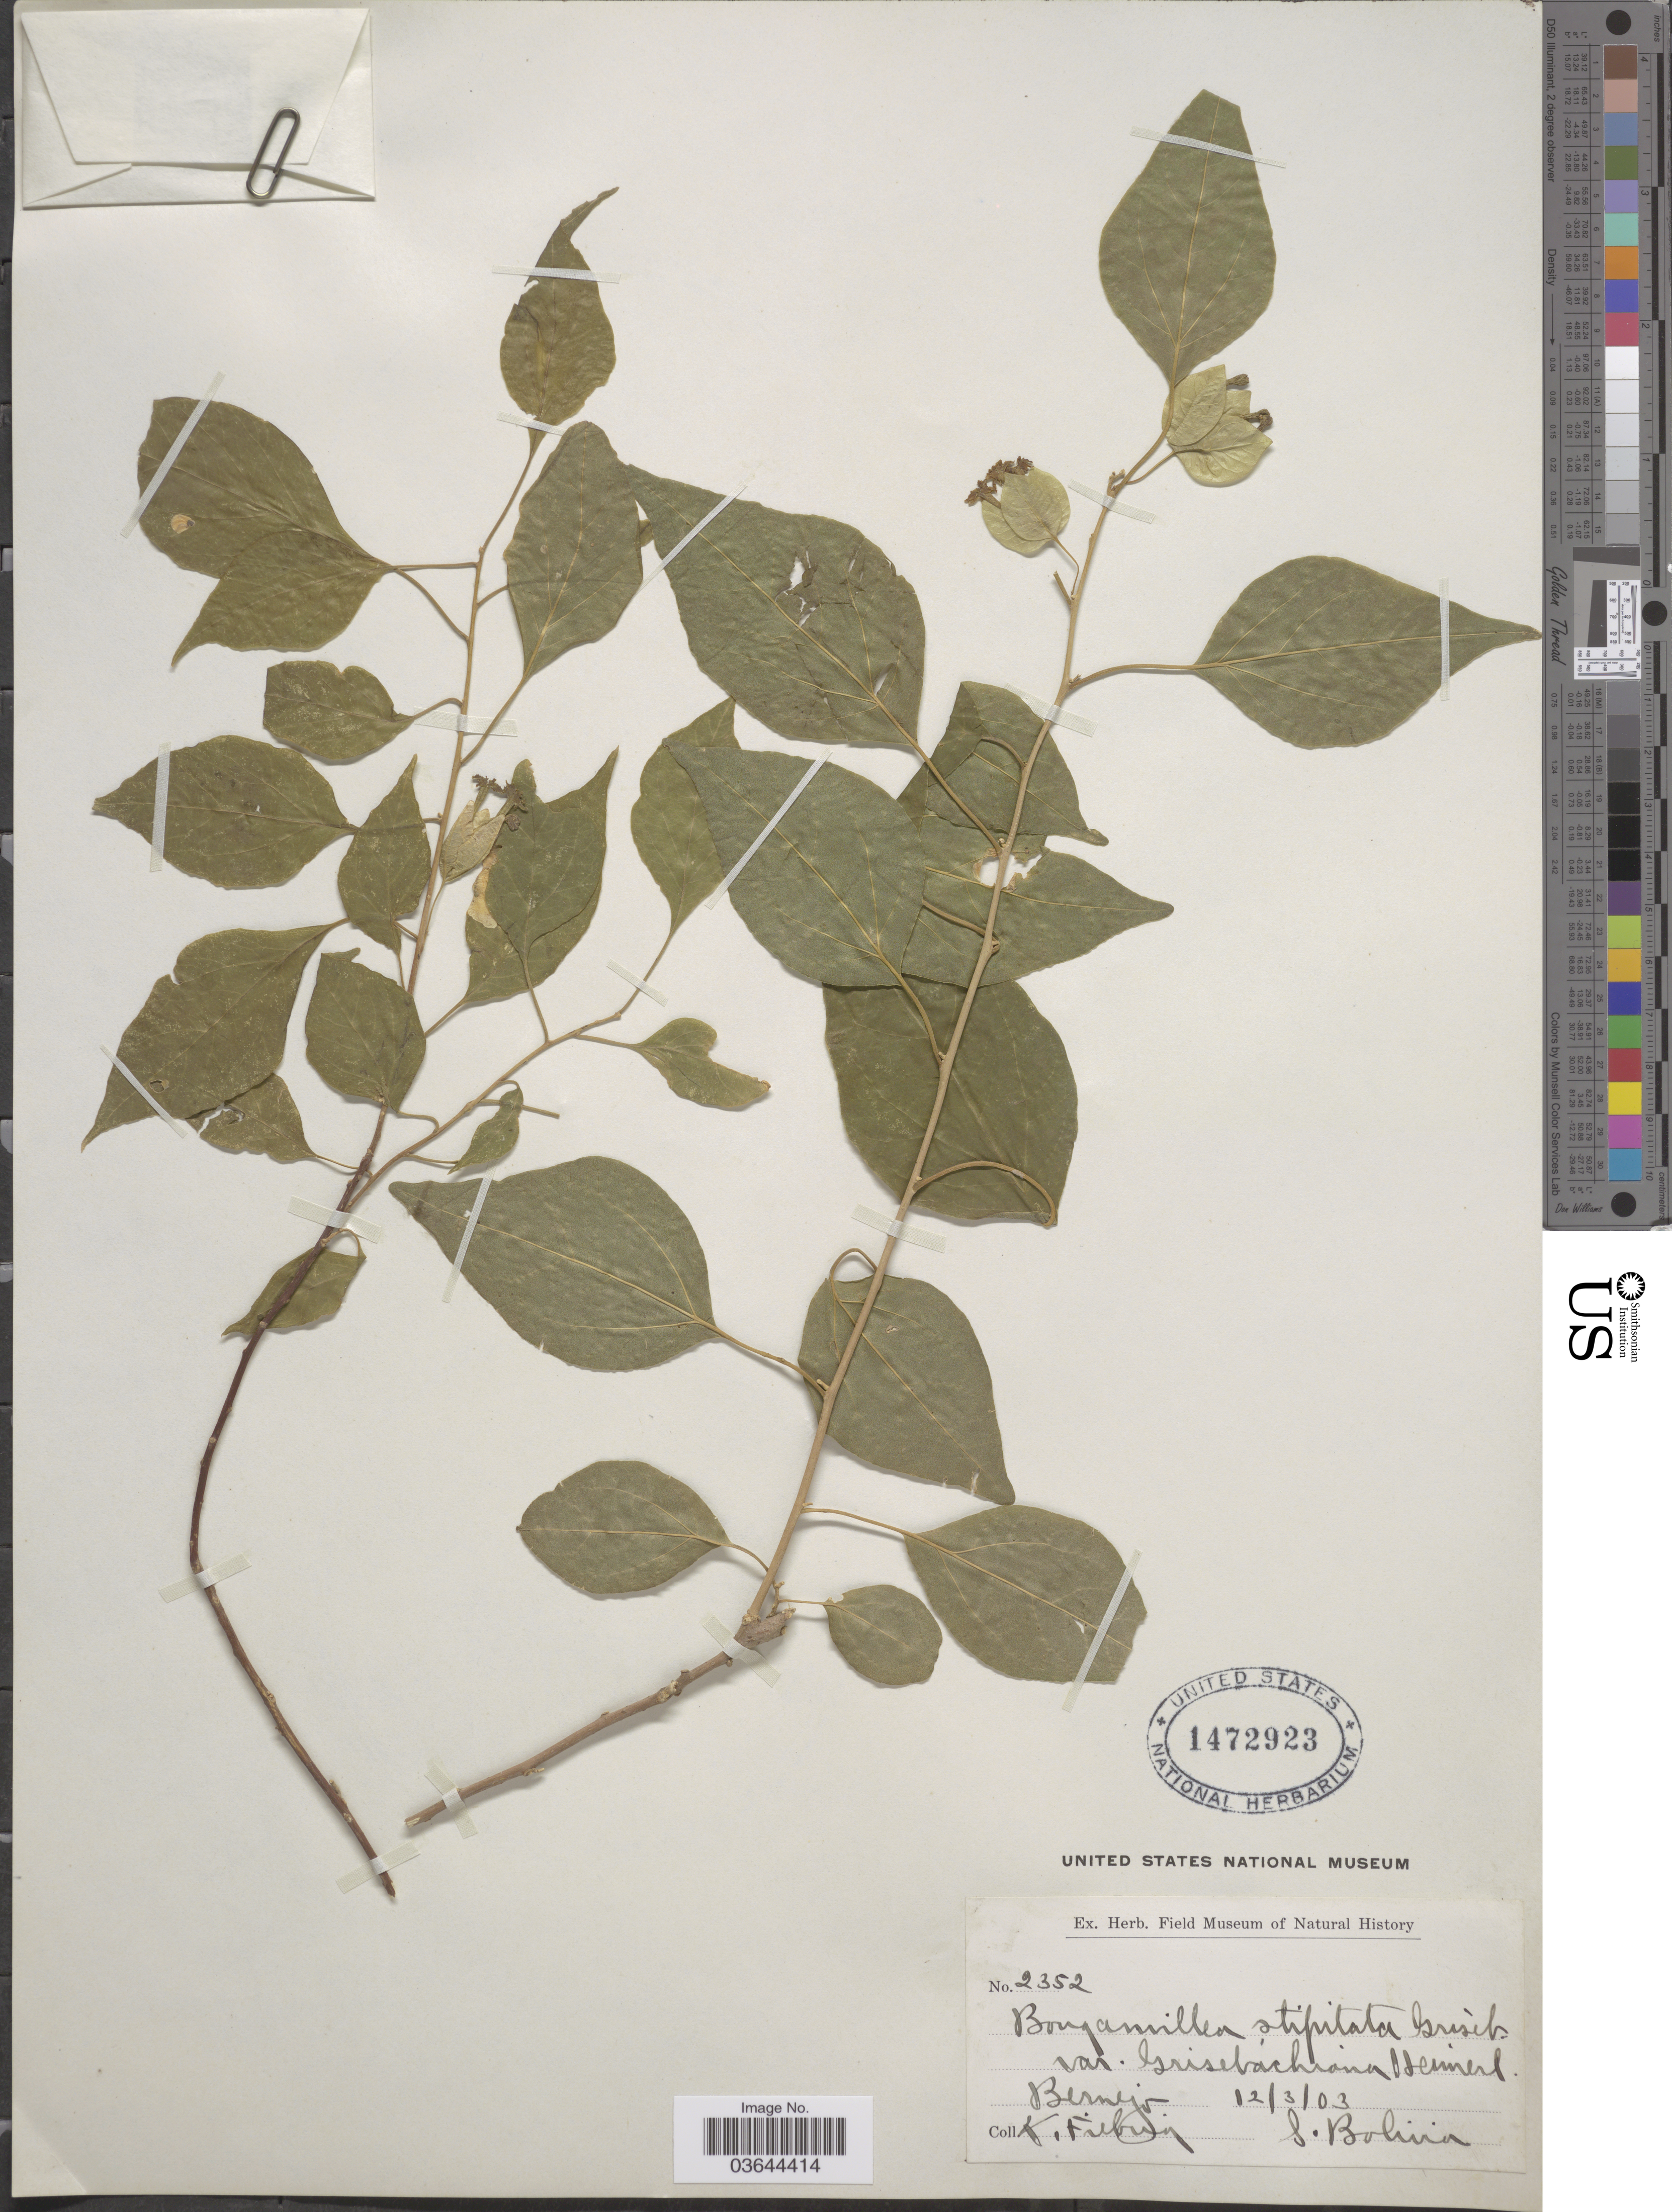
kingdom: Plantae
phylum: Tracheophyta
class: Magnoliopsida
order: Caryophyllales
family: Nyctaginaceae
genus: Bougainvillea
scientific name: Bougainvillea stipitata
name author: Griseb.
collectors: K. Fiebrig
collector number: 2352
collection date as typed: Transcribed d/m/y: 12/3/3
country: Bolivia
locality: Bermejo, S. Bolivia.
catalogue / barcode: US 1472923